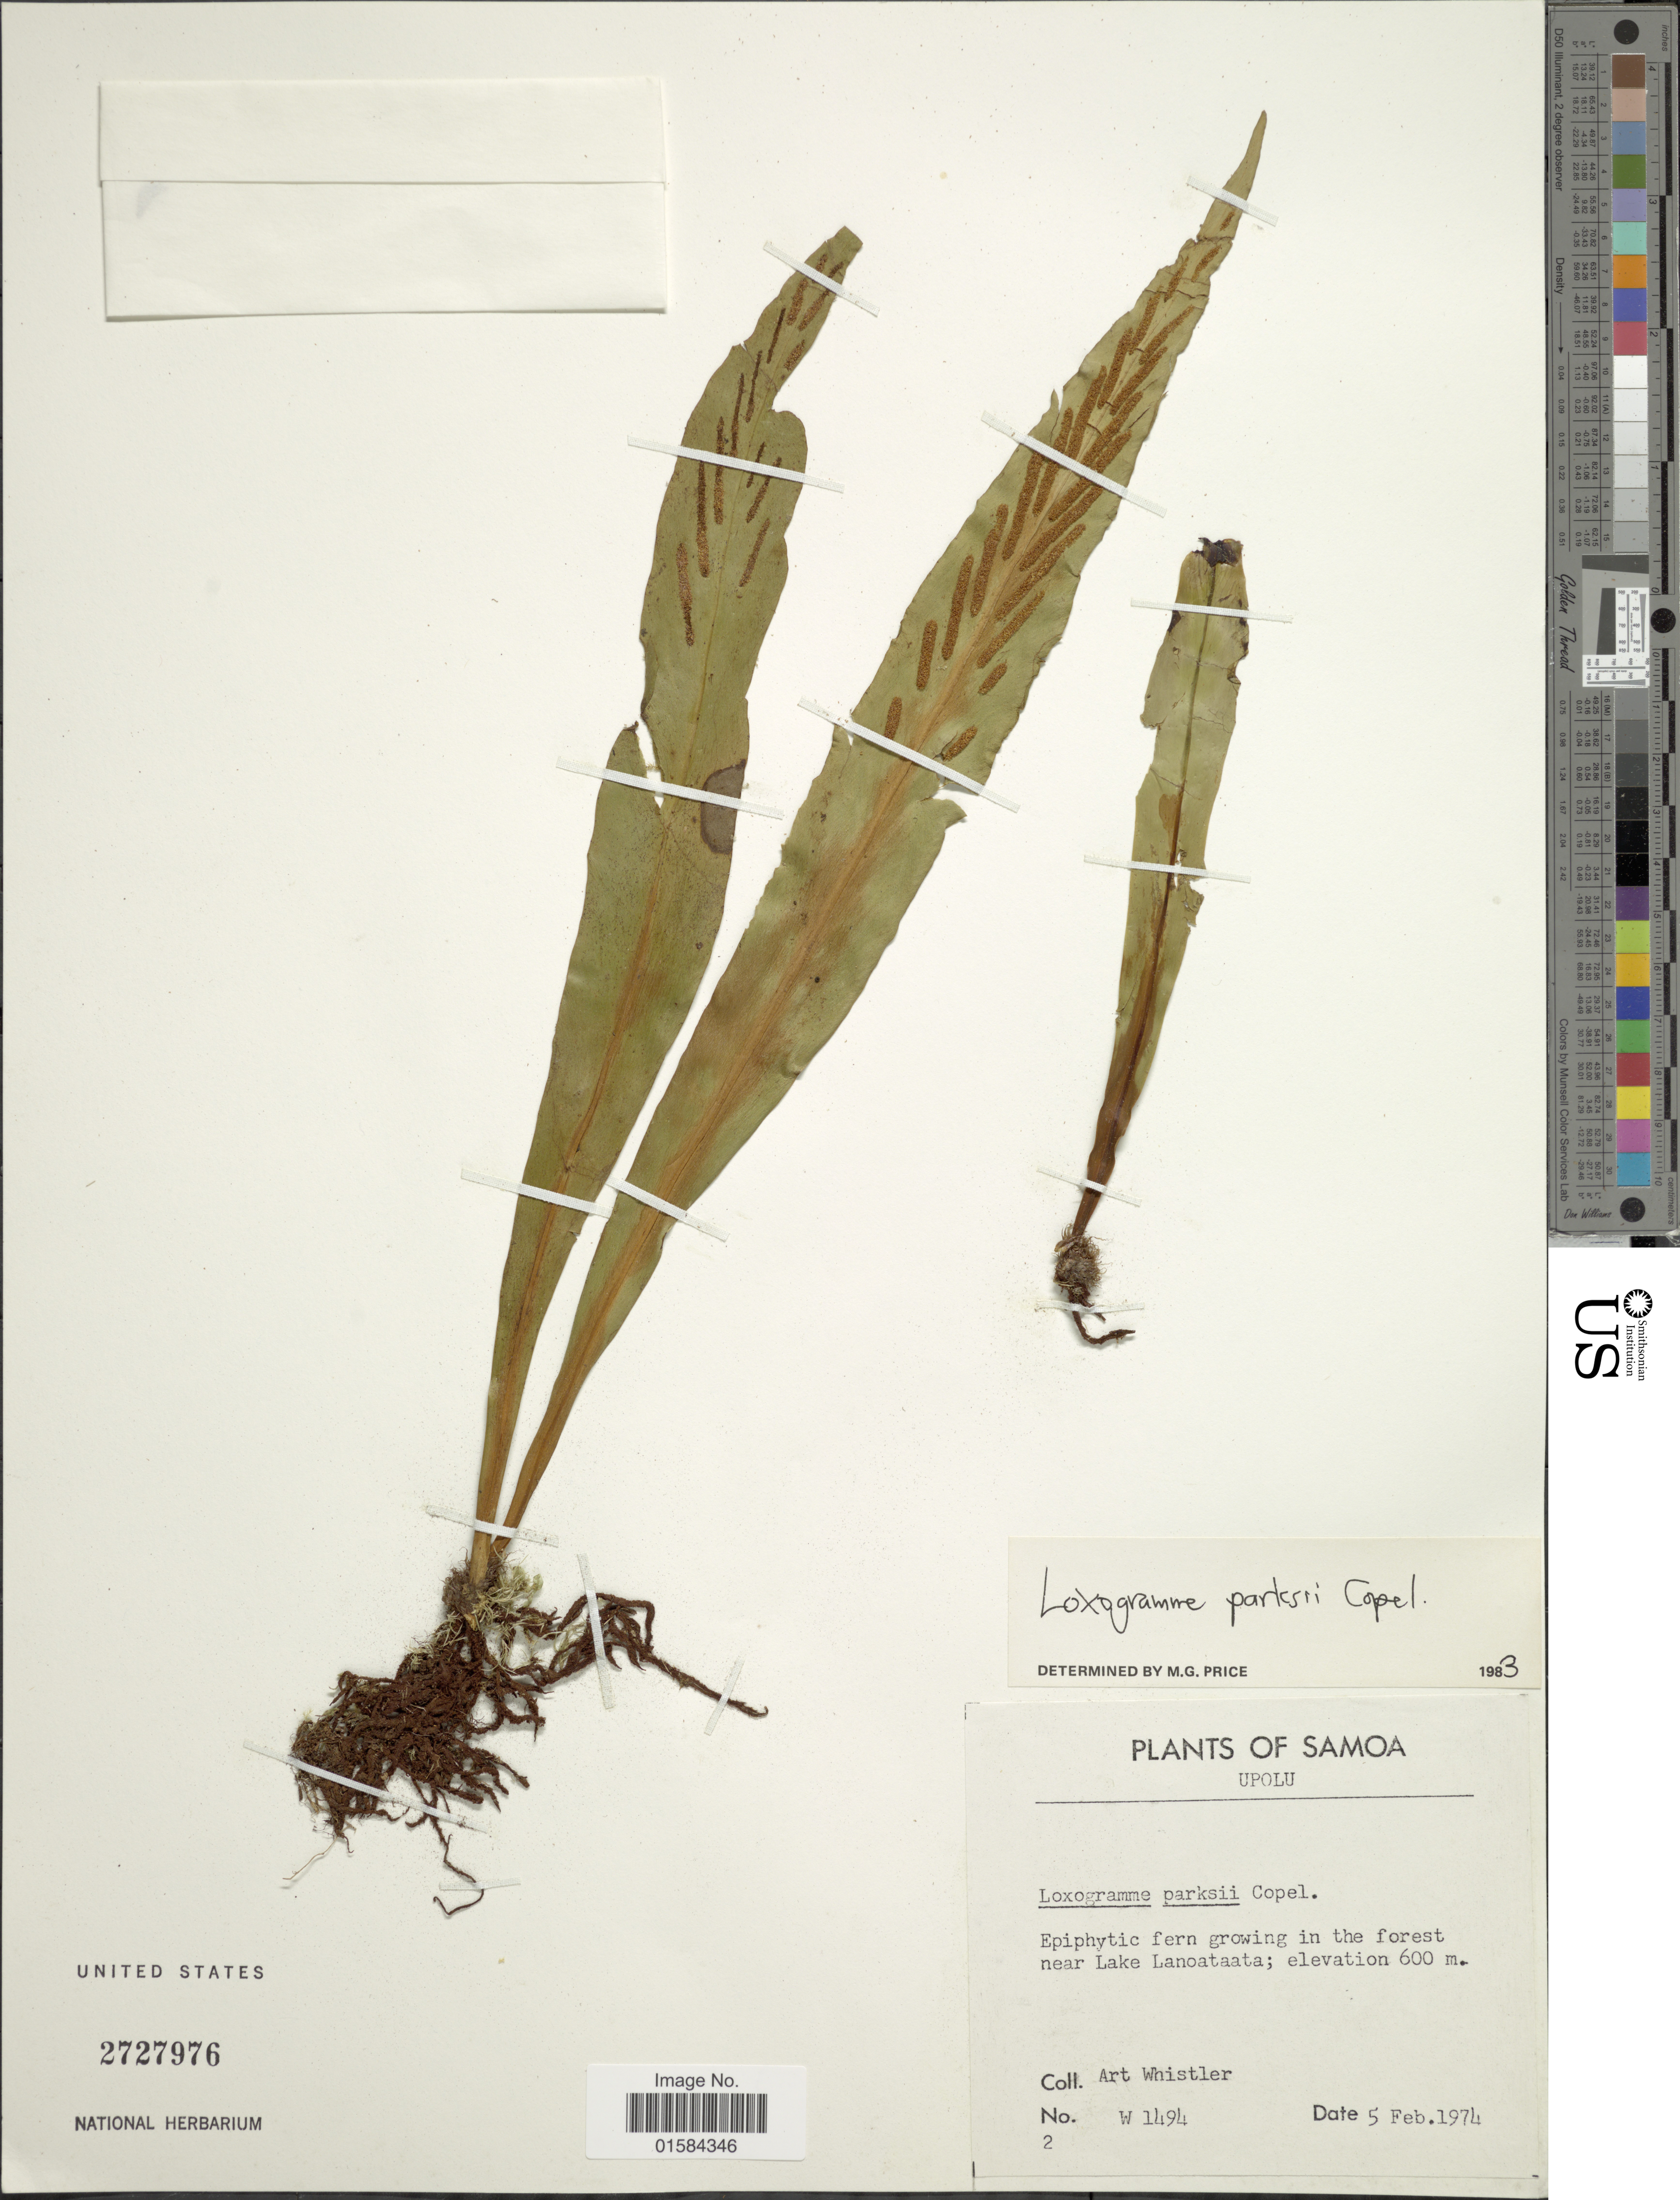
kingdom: Plantae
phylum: Tracheophyta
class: Polypodiopsida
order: Polypodiales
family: Polypodiaceae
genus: Loxogramme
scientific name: Loxogramme parksii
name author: Copel.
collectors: A. Whistler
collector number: W1494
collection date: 1974-02-05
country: Samoa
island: Upolu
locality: near Lake Lanoataata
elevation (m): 600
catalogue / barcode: US 2727976